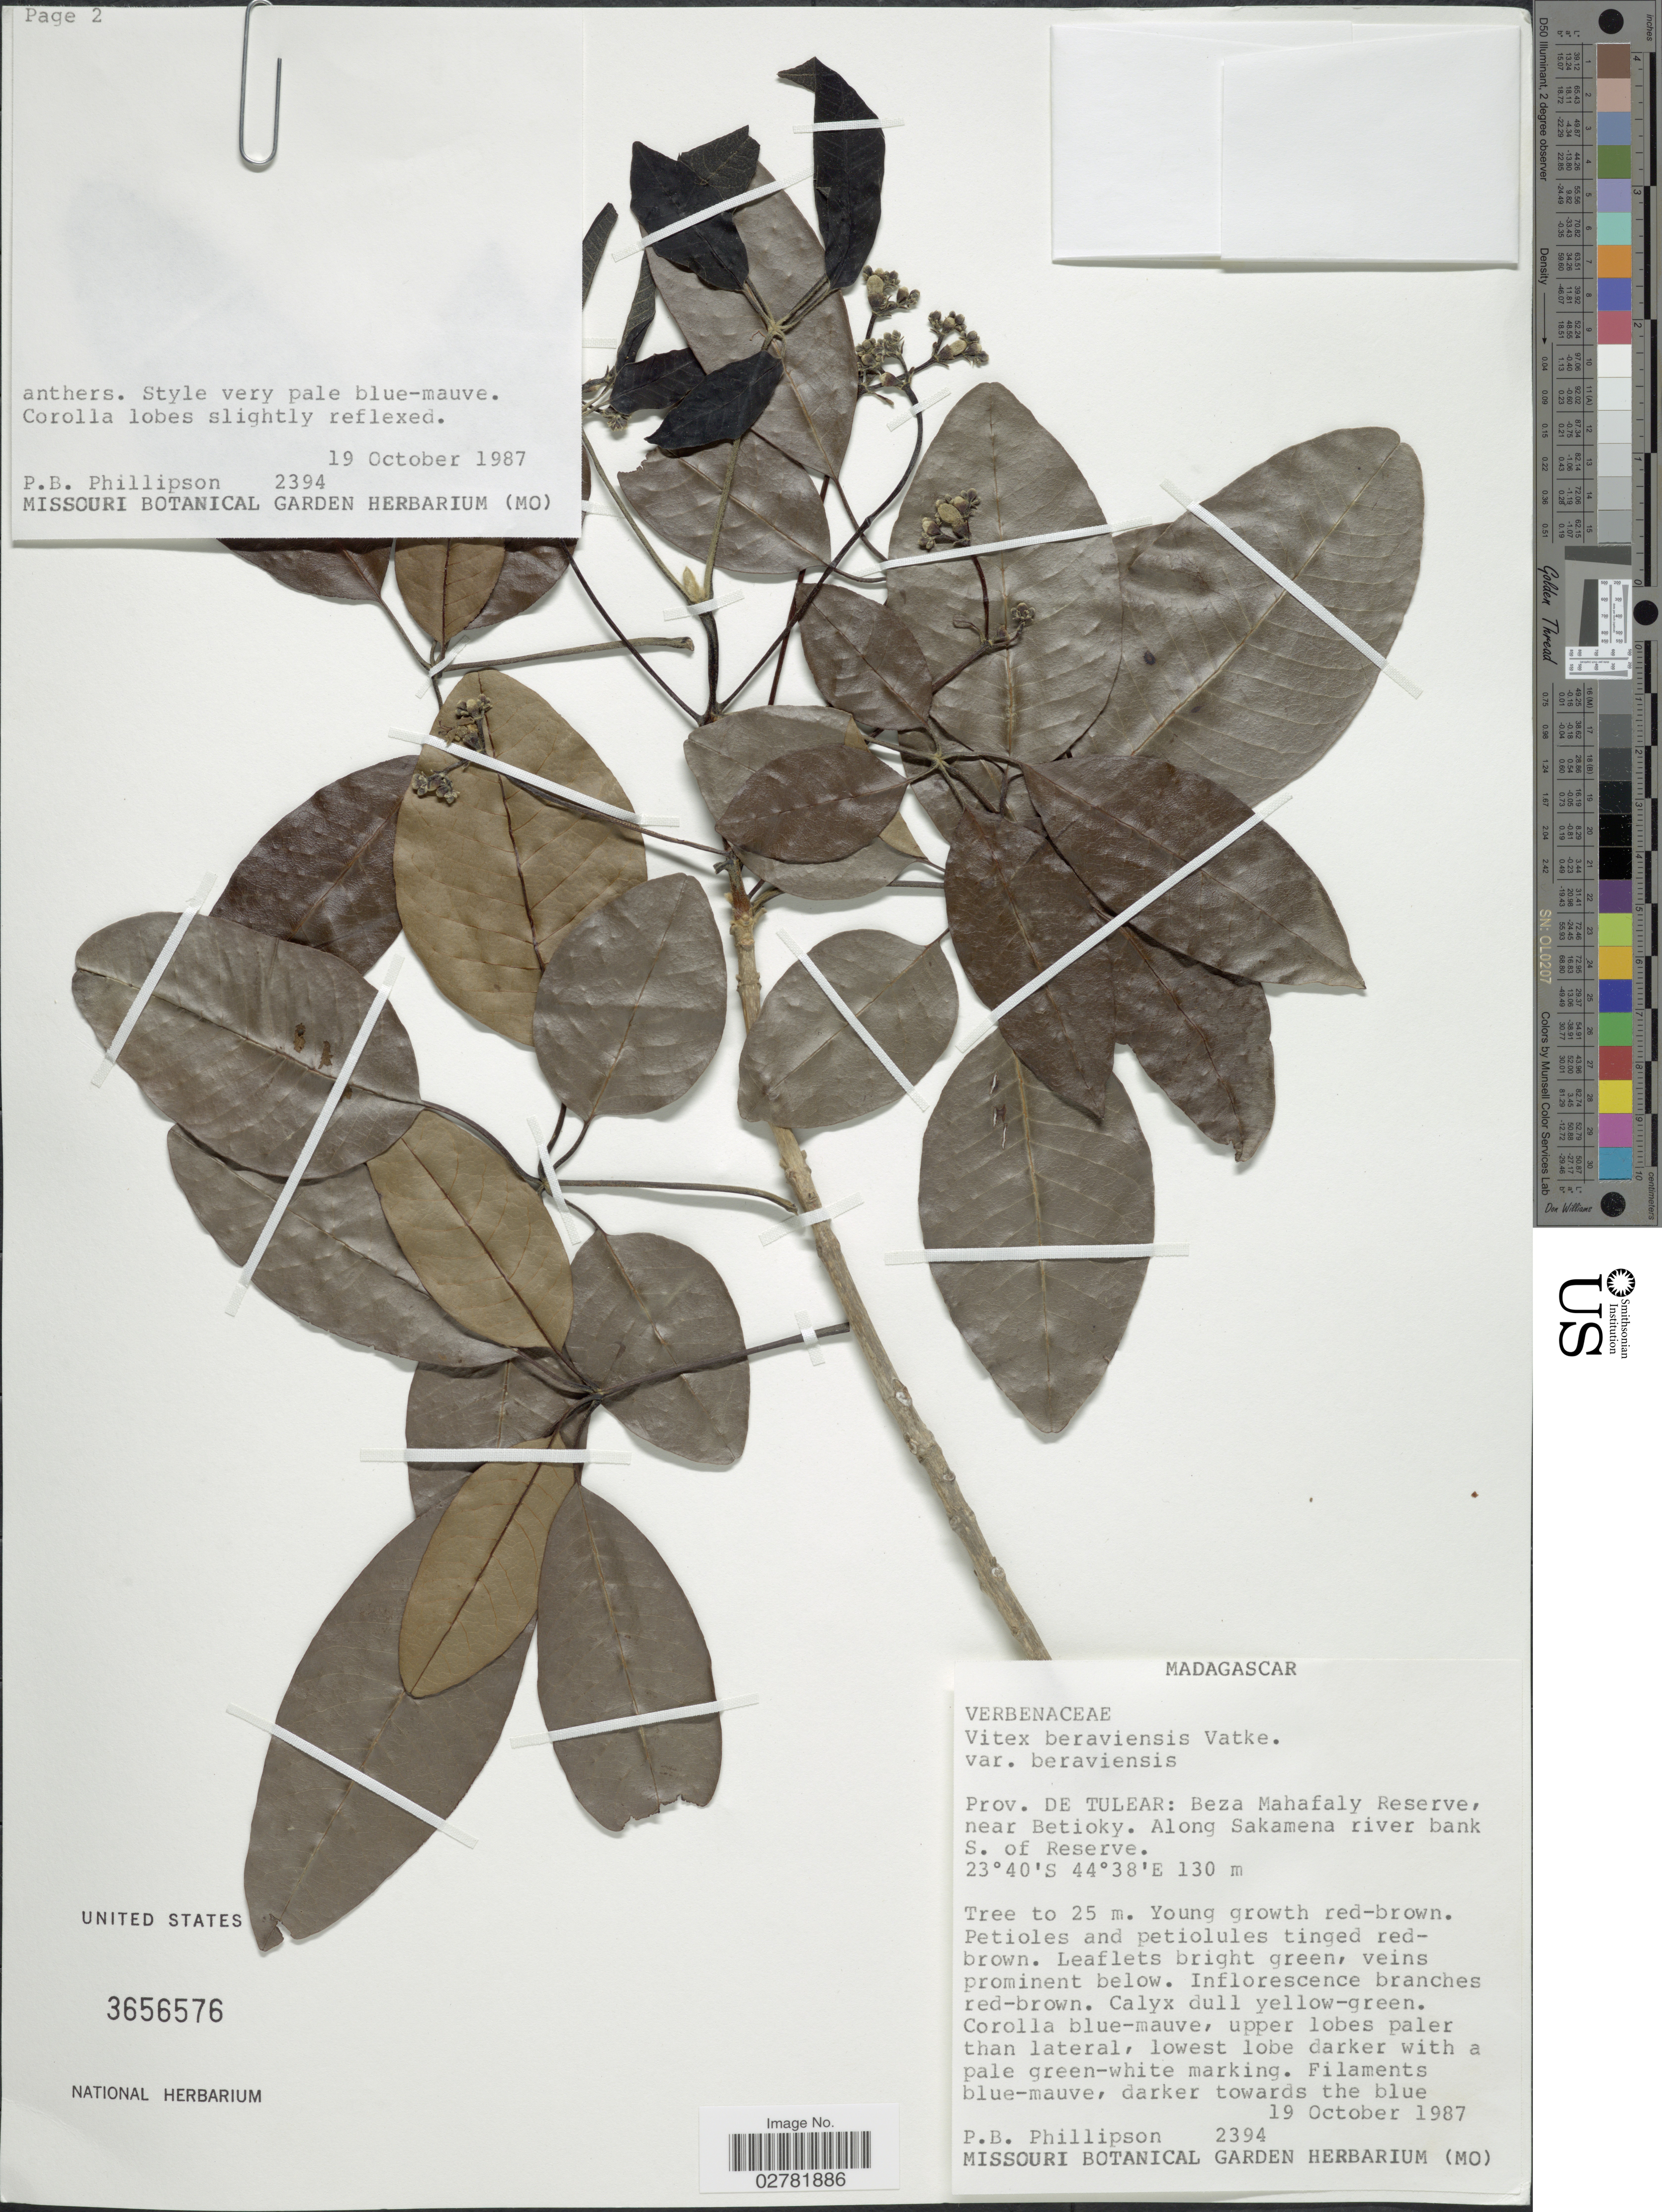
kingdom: Plantae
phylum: Tracheophyta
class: Magnoliopsida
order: Lamiales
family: Lamiaceae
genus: Vitex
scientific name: Vitex beraviensis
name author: Vatke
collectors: P. B. Phillipson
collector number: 2394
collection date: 1987-10-19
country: Madagascar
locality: Prov. De Tulear: Beza Mahafaly Reserve, near Betioky. Along Sakamena river bank S. of Reserve.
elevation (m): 130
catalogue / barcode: US 3656576